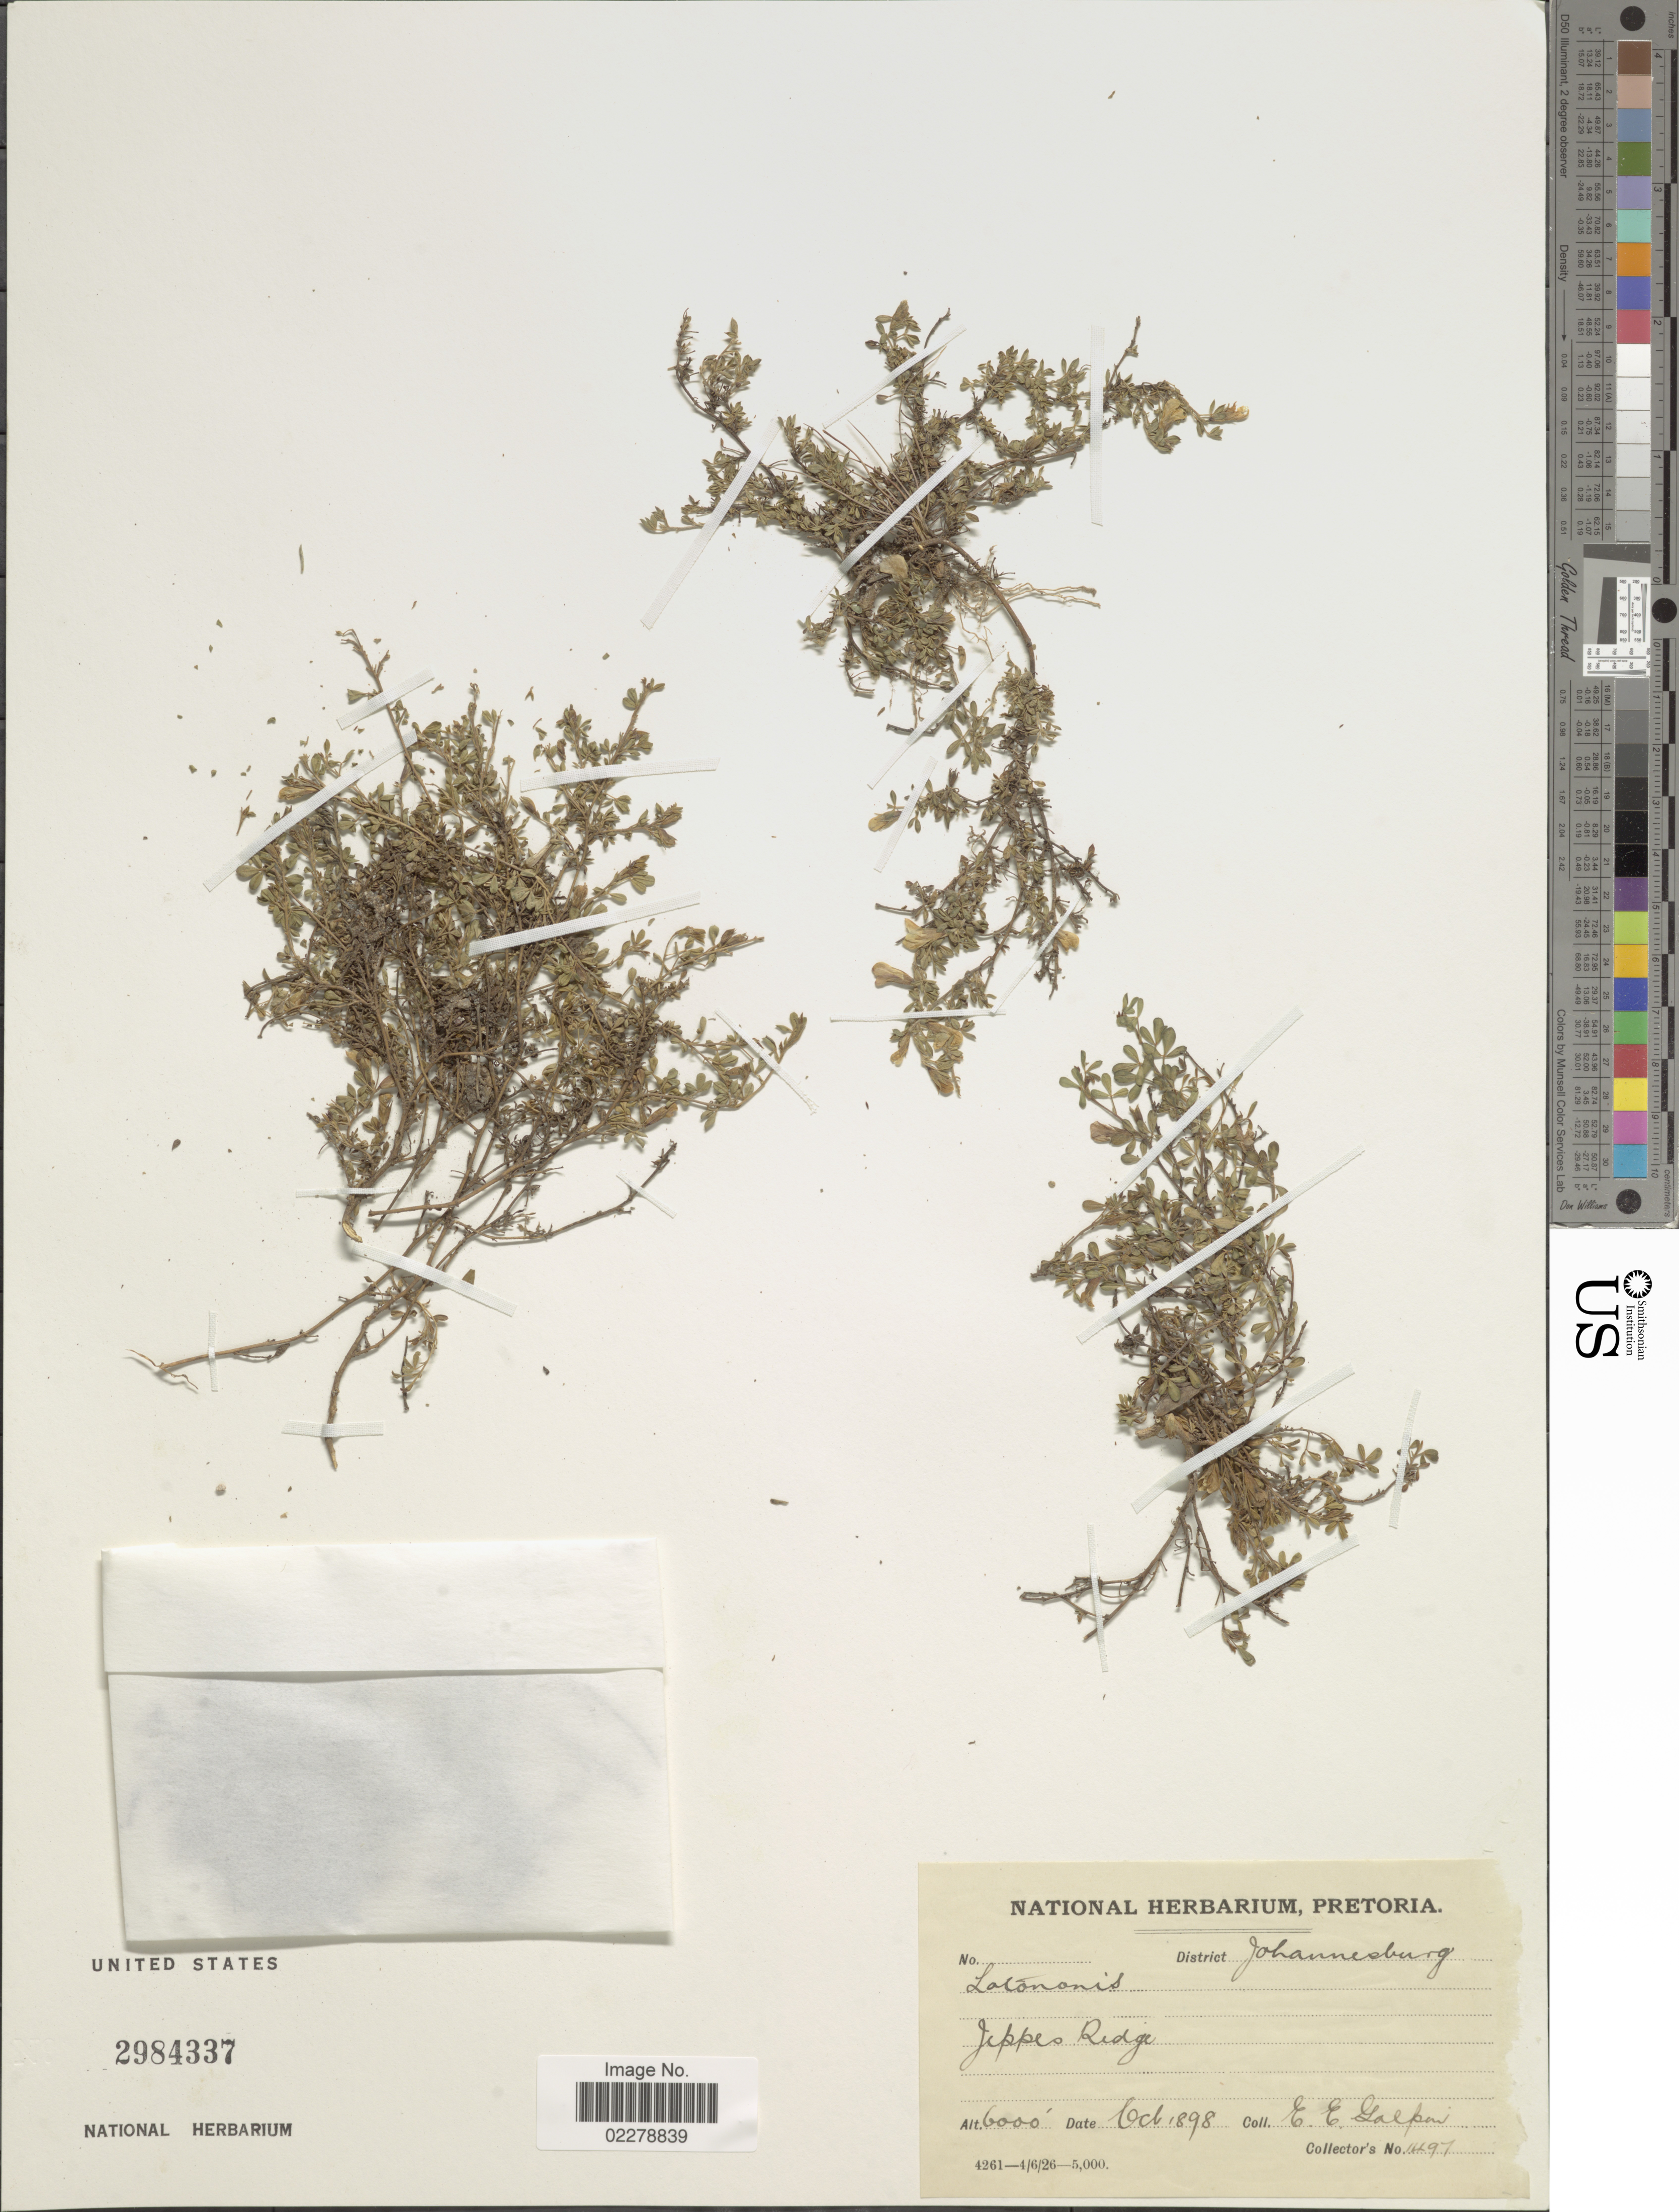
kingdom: Plantae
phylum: Tracheophyta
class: Magnoliopsida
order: Fabales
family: Fabaceae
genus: Lotononis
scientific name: Lotononis sp.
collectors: E. Galpin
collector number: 1497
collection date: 1898-10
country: South Africa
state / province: Gauteng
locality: District Johannesburg. Jippes Ridge.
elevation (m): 1829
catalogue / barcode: US 2984337